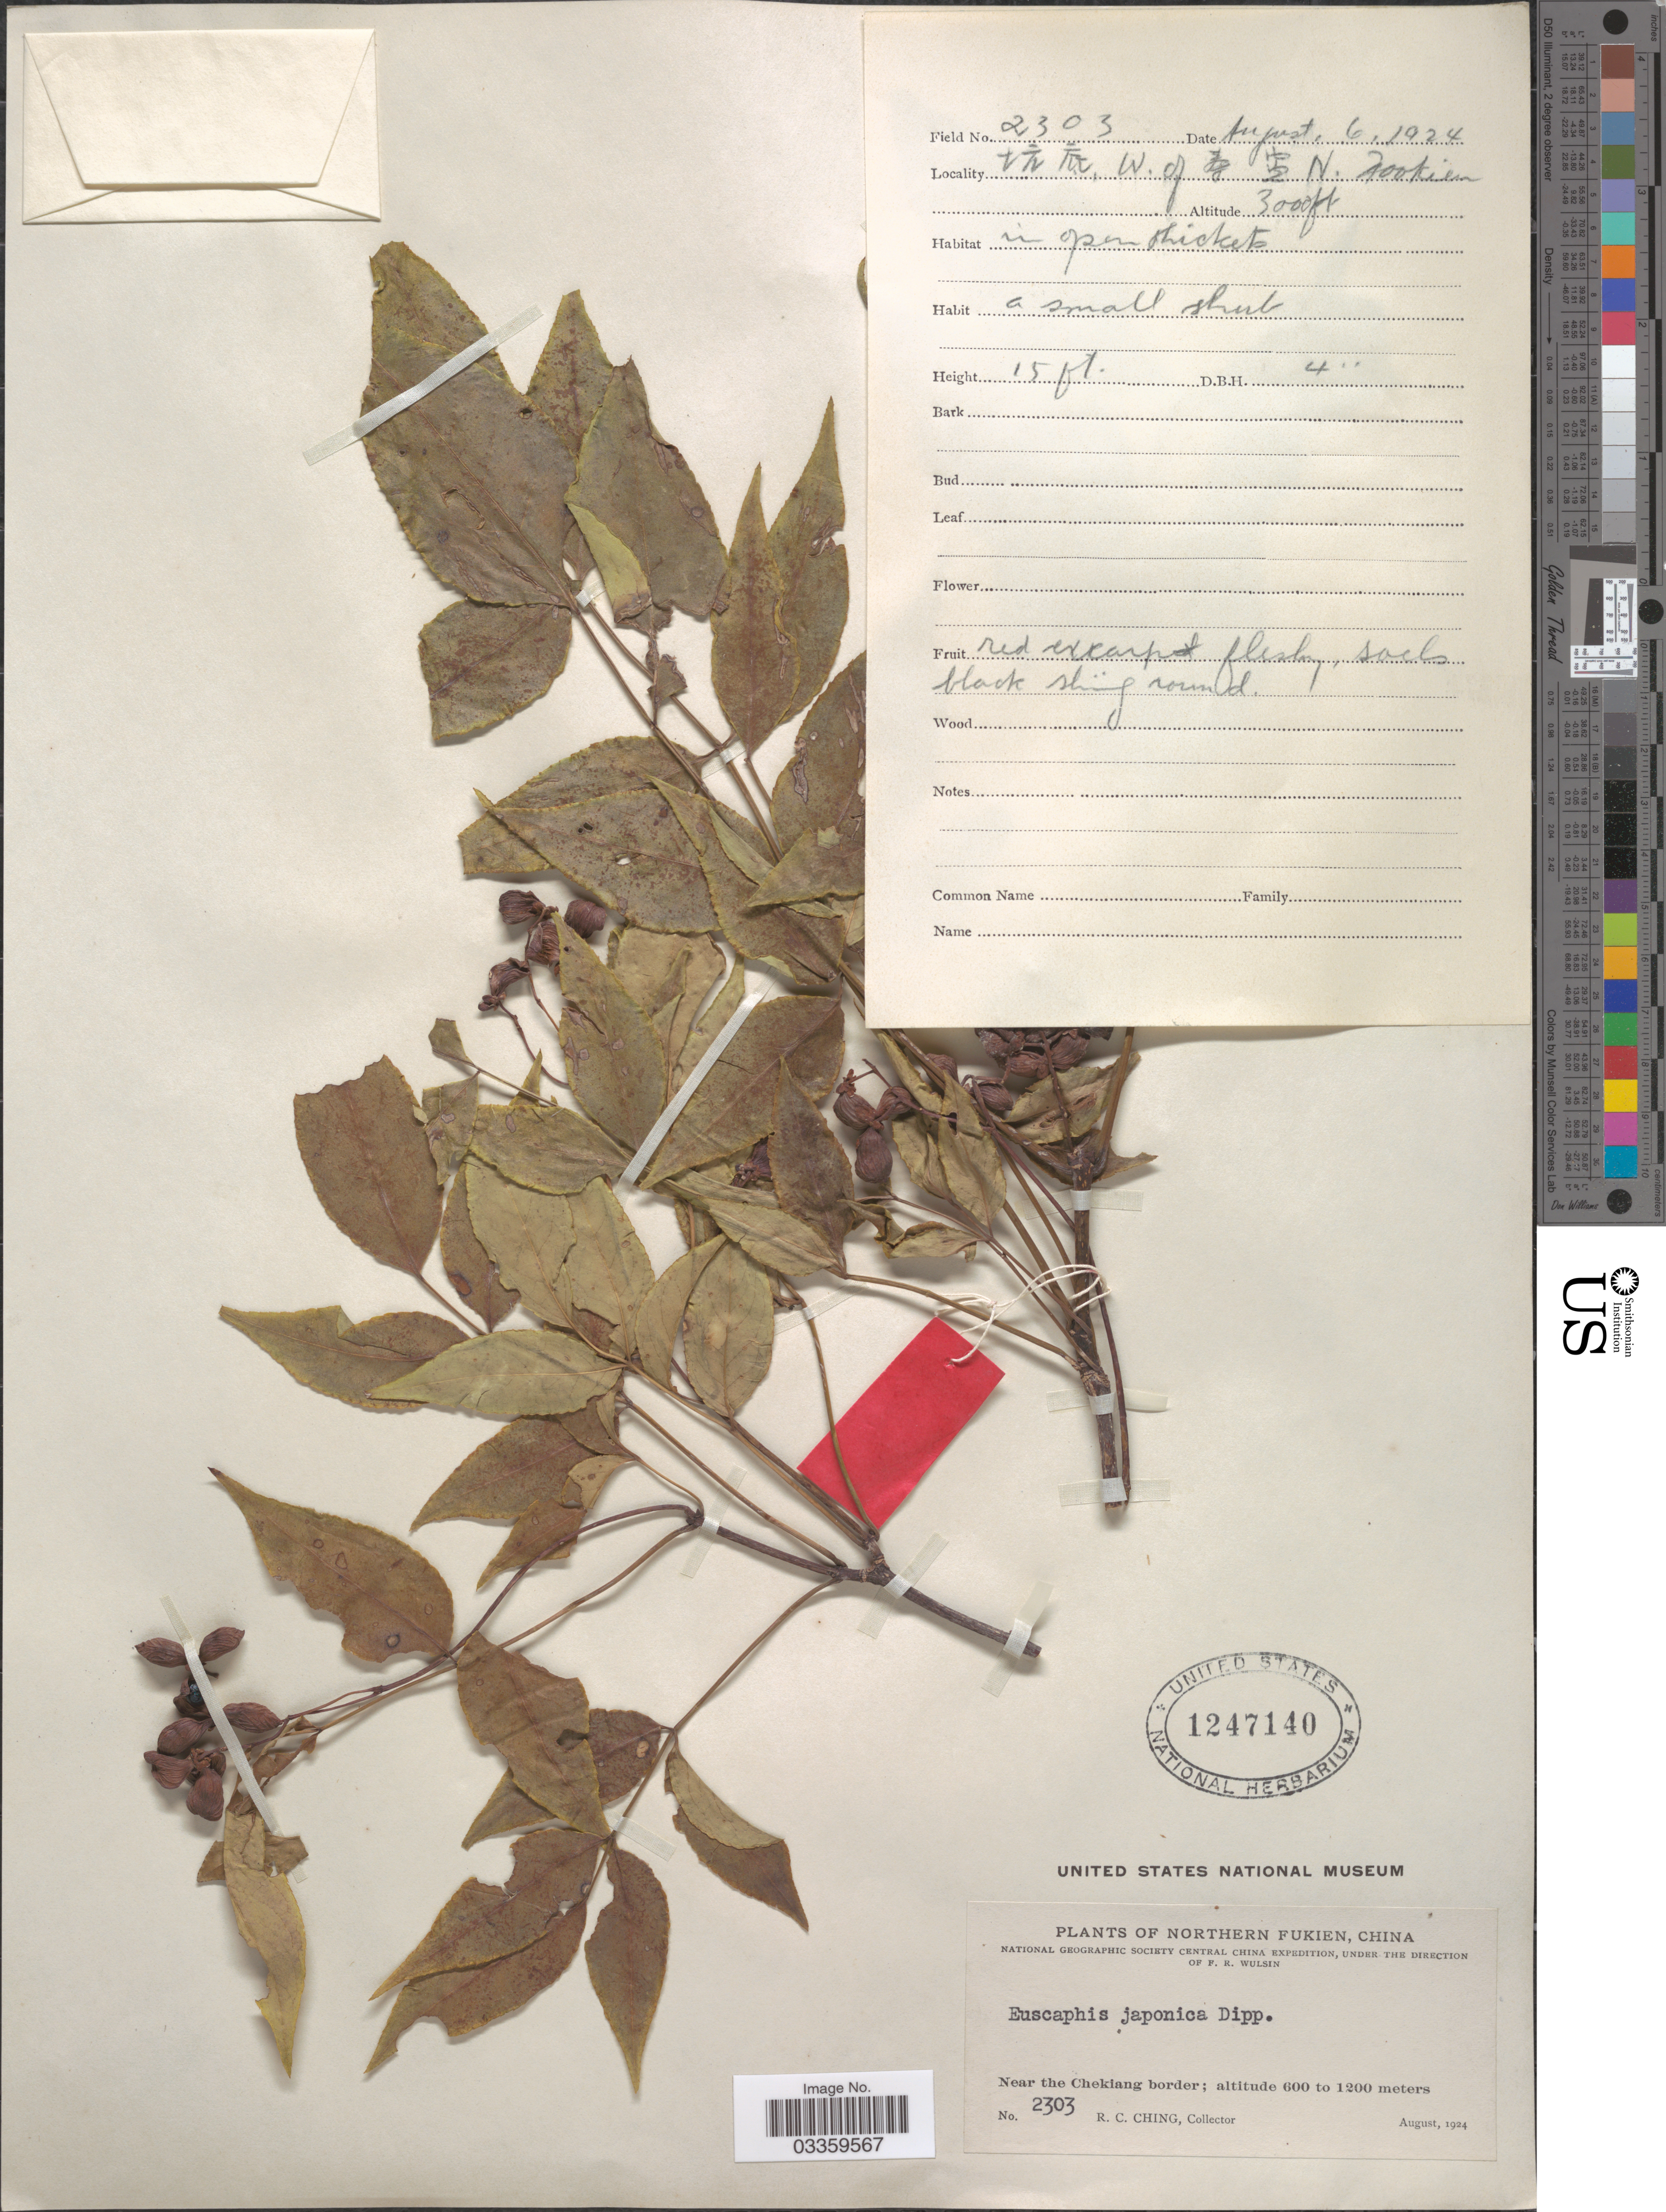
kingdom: Plantae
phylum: Tracheophyta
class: Magnoliopsida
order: Crossosomatales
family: Staphyleaceae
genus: Euscaphis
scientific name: Euscaphis japonica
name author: (Thunb.) Kanitz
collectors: R. C. Ching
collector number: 2303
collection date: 1924-08-06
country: China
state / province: Fujian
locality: Near the Chongqing border. W. of N. Fookien.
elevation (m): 914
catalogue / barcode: US 1247140